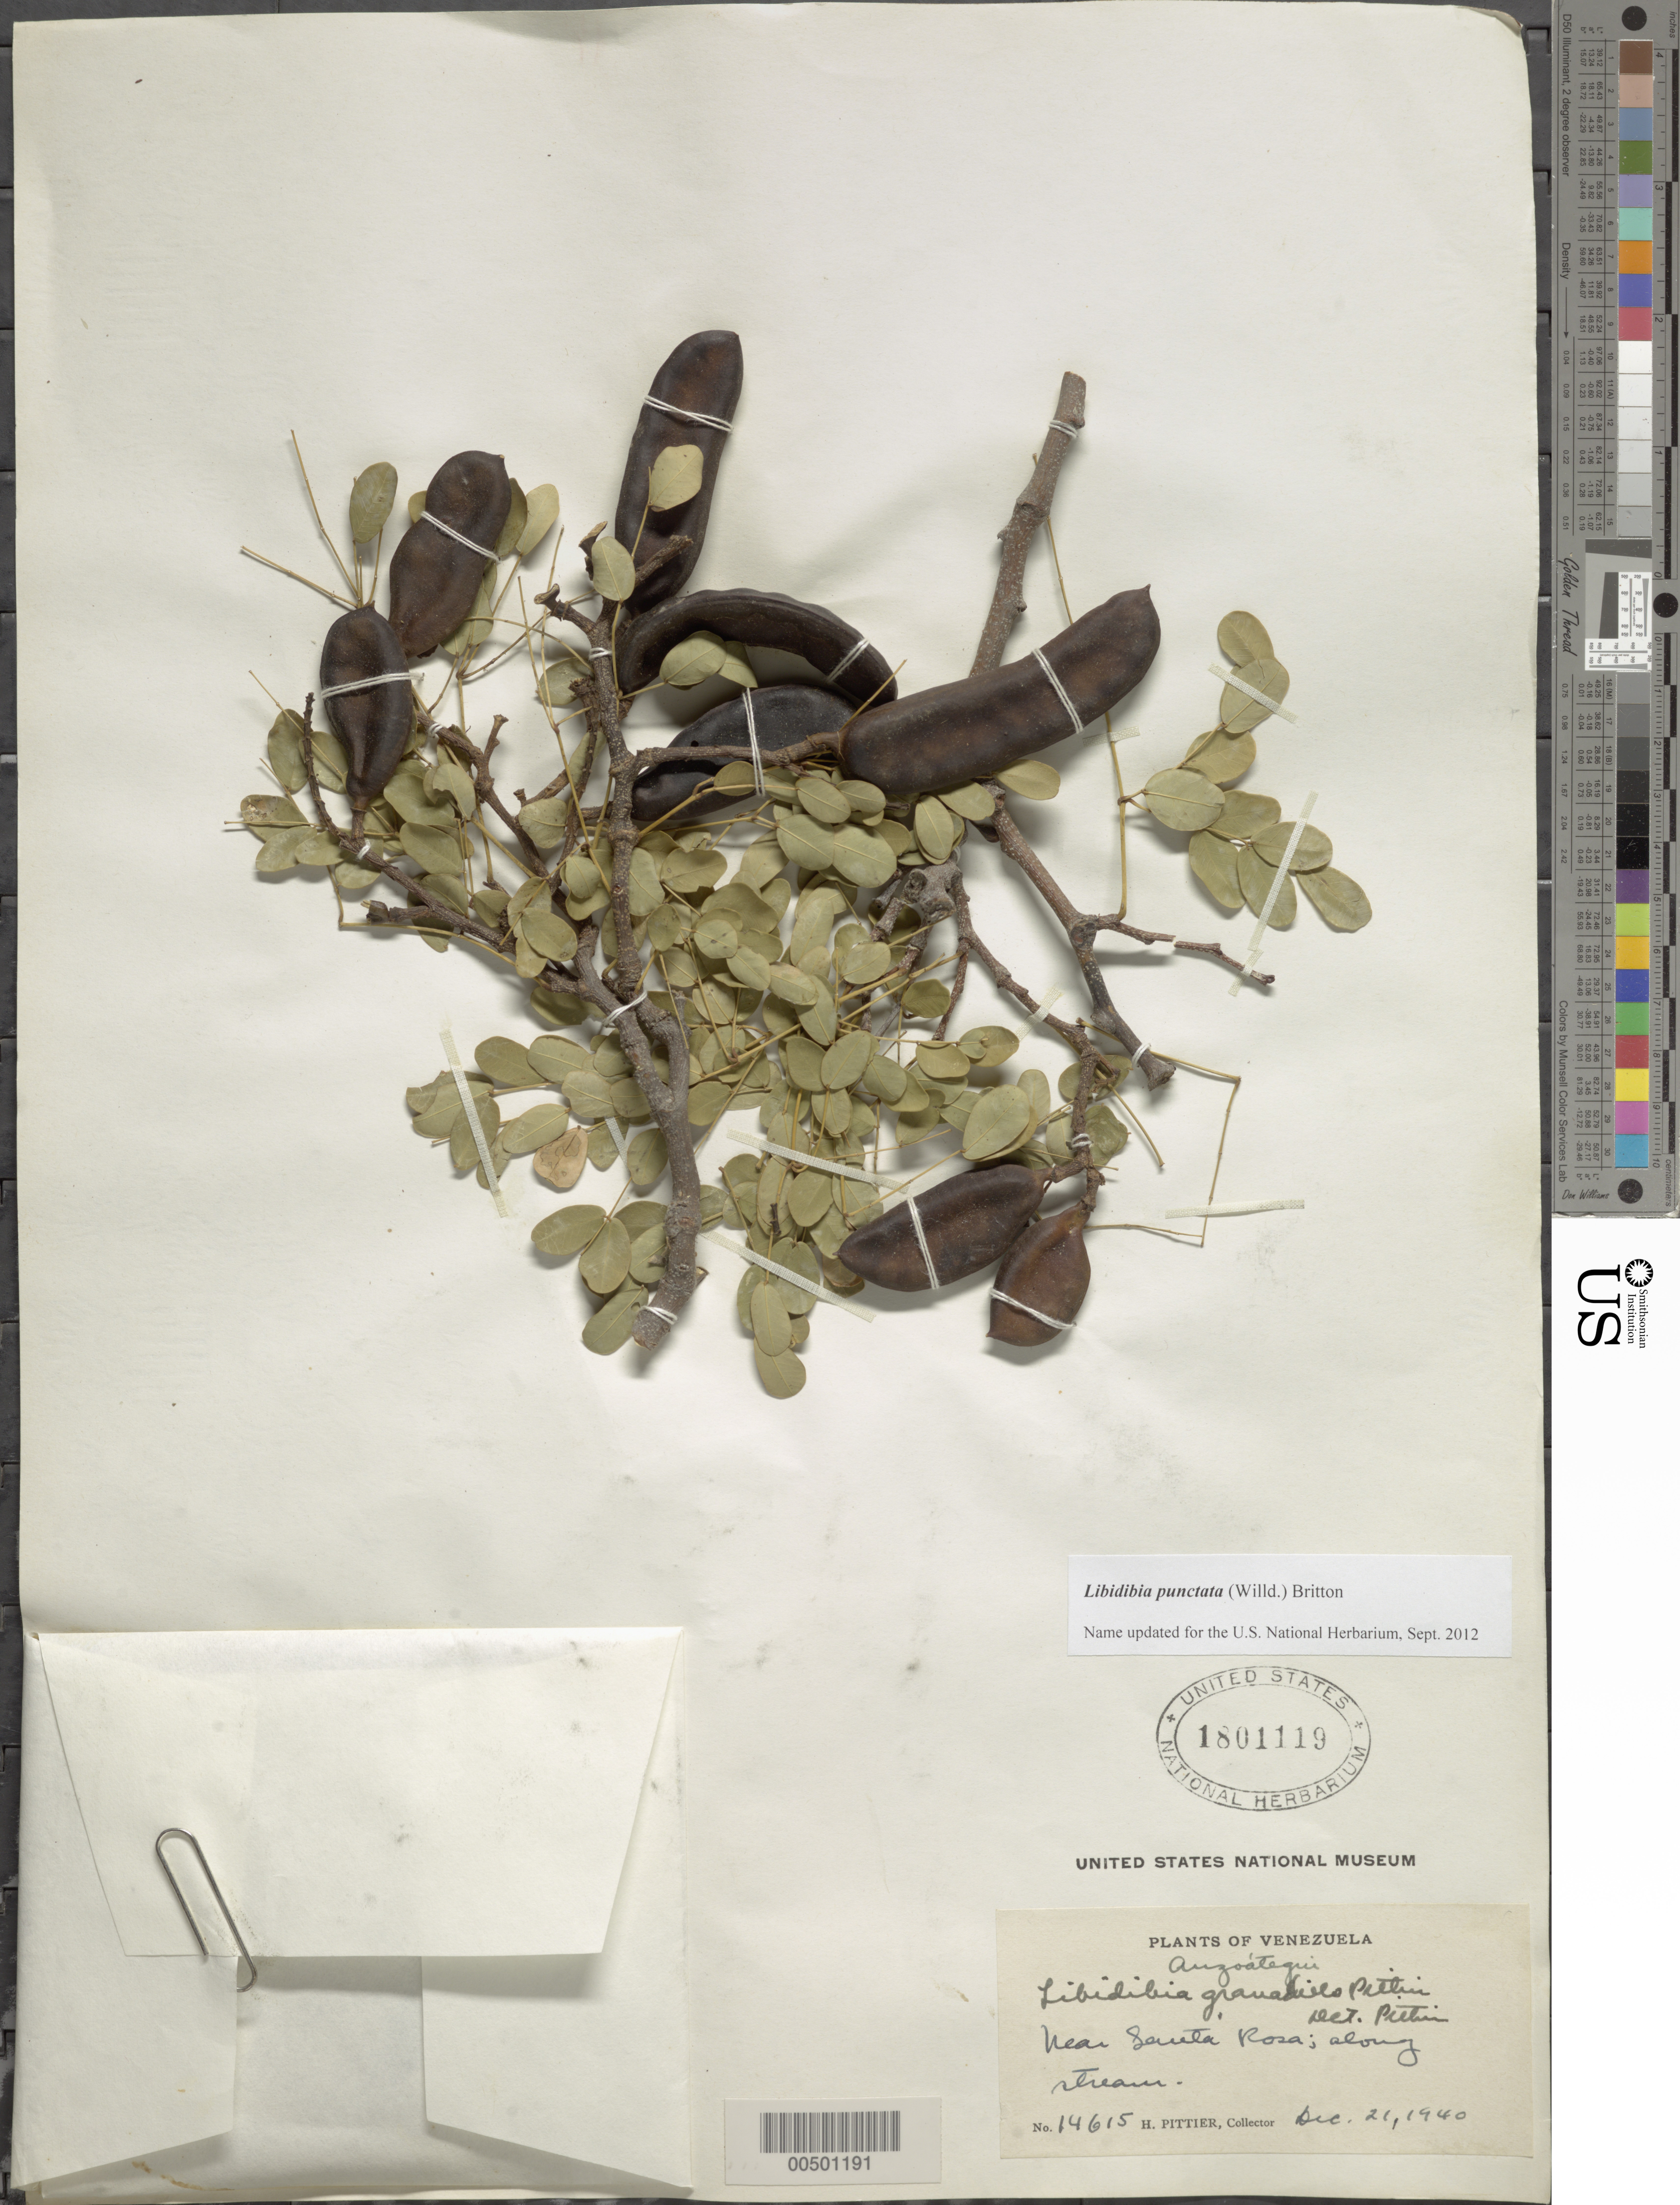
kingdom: Plantae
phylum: Tracheophyta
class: Magnoliopsida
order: Fabales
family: Fabaceae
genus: Libidibia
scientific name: Libidibia punctata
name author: (Willd.) Britton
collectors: H. F. Pittier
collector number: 14615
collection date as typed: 21 Dec 1940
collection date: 1940-12-21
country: Venezuela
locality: Near santa rosa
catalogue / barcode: US 1801119